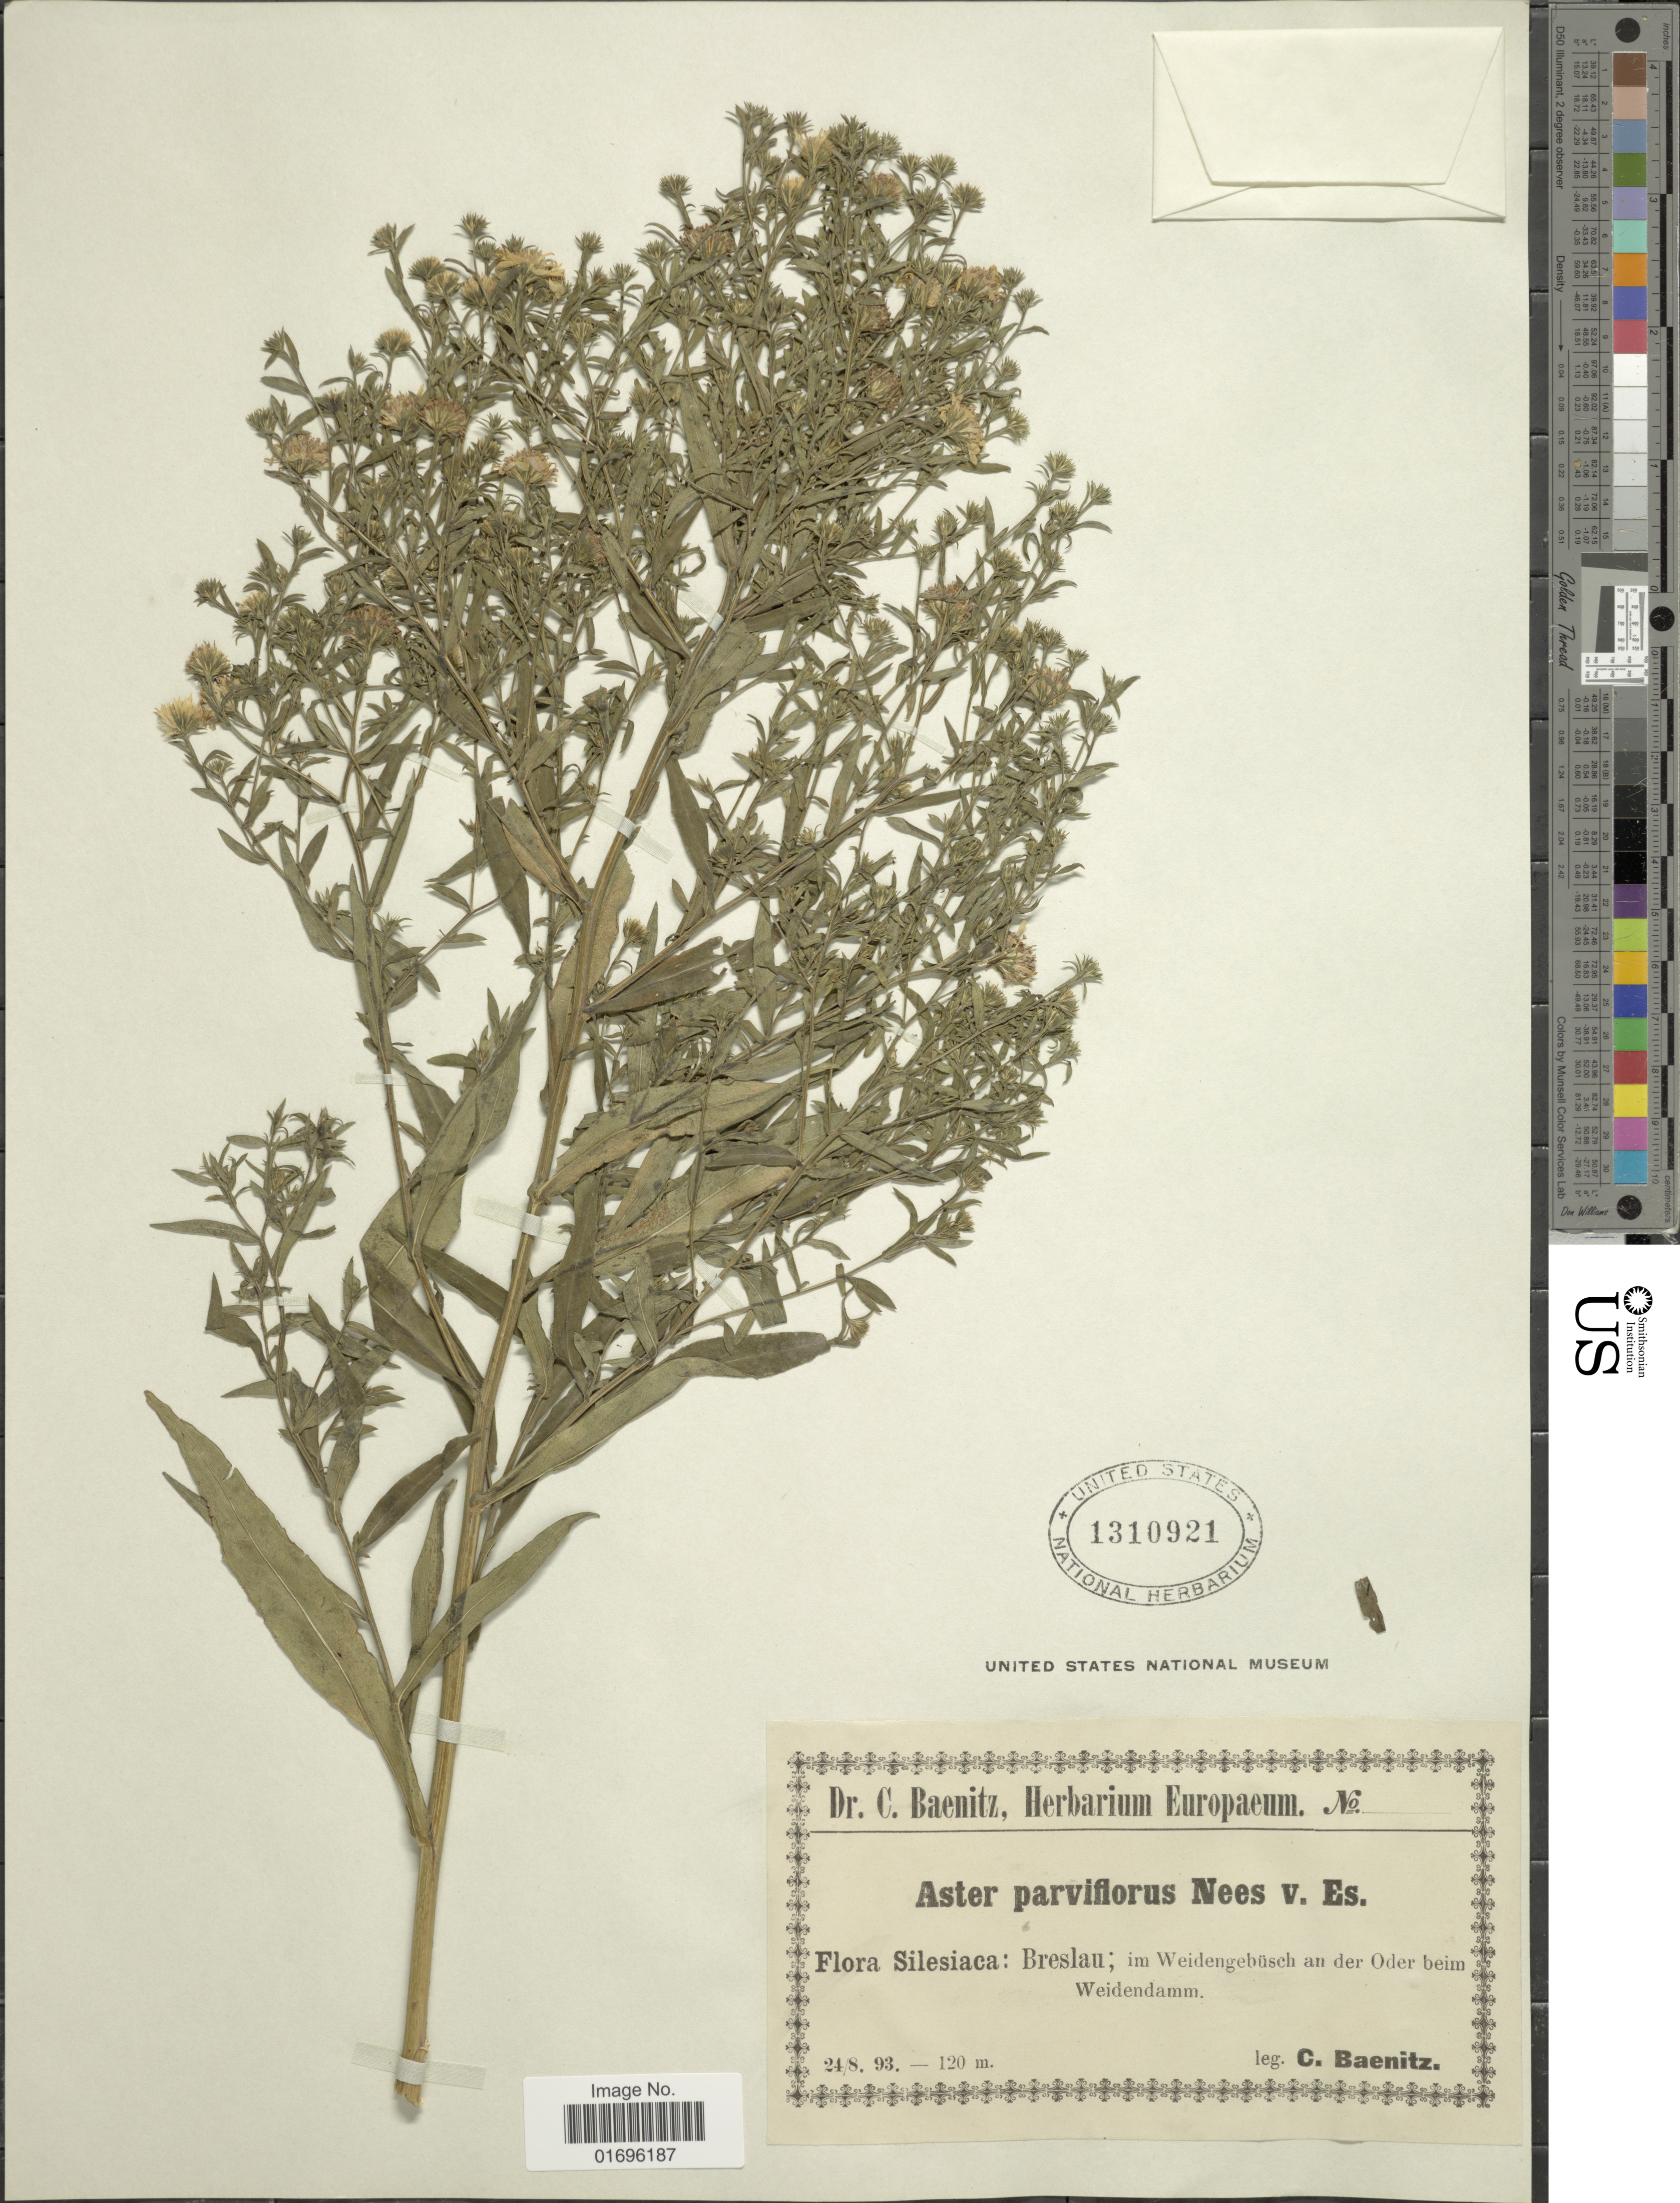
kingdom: Plantae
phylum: Tracheophyta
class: Magnoliopsida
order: Asterales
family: Asteraceae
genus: Aster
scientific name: Aster parviflorus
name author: Nees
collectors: C. G. Baenitz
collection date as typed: Transcribed d/m/y: 24/8/93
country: Poland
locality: Silesiaca: Breslau; im Weidengebúsch an der Oder beim Weidendamm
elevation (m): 120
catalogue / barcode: US 1310921